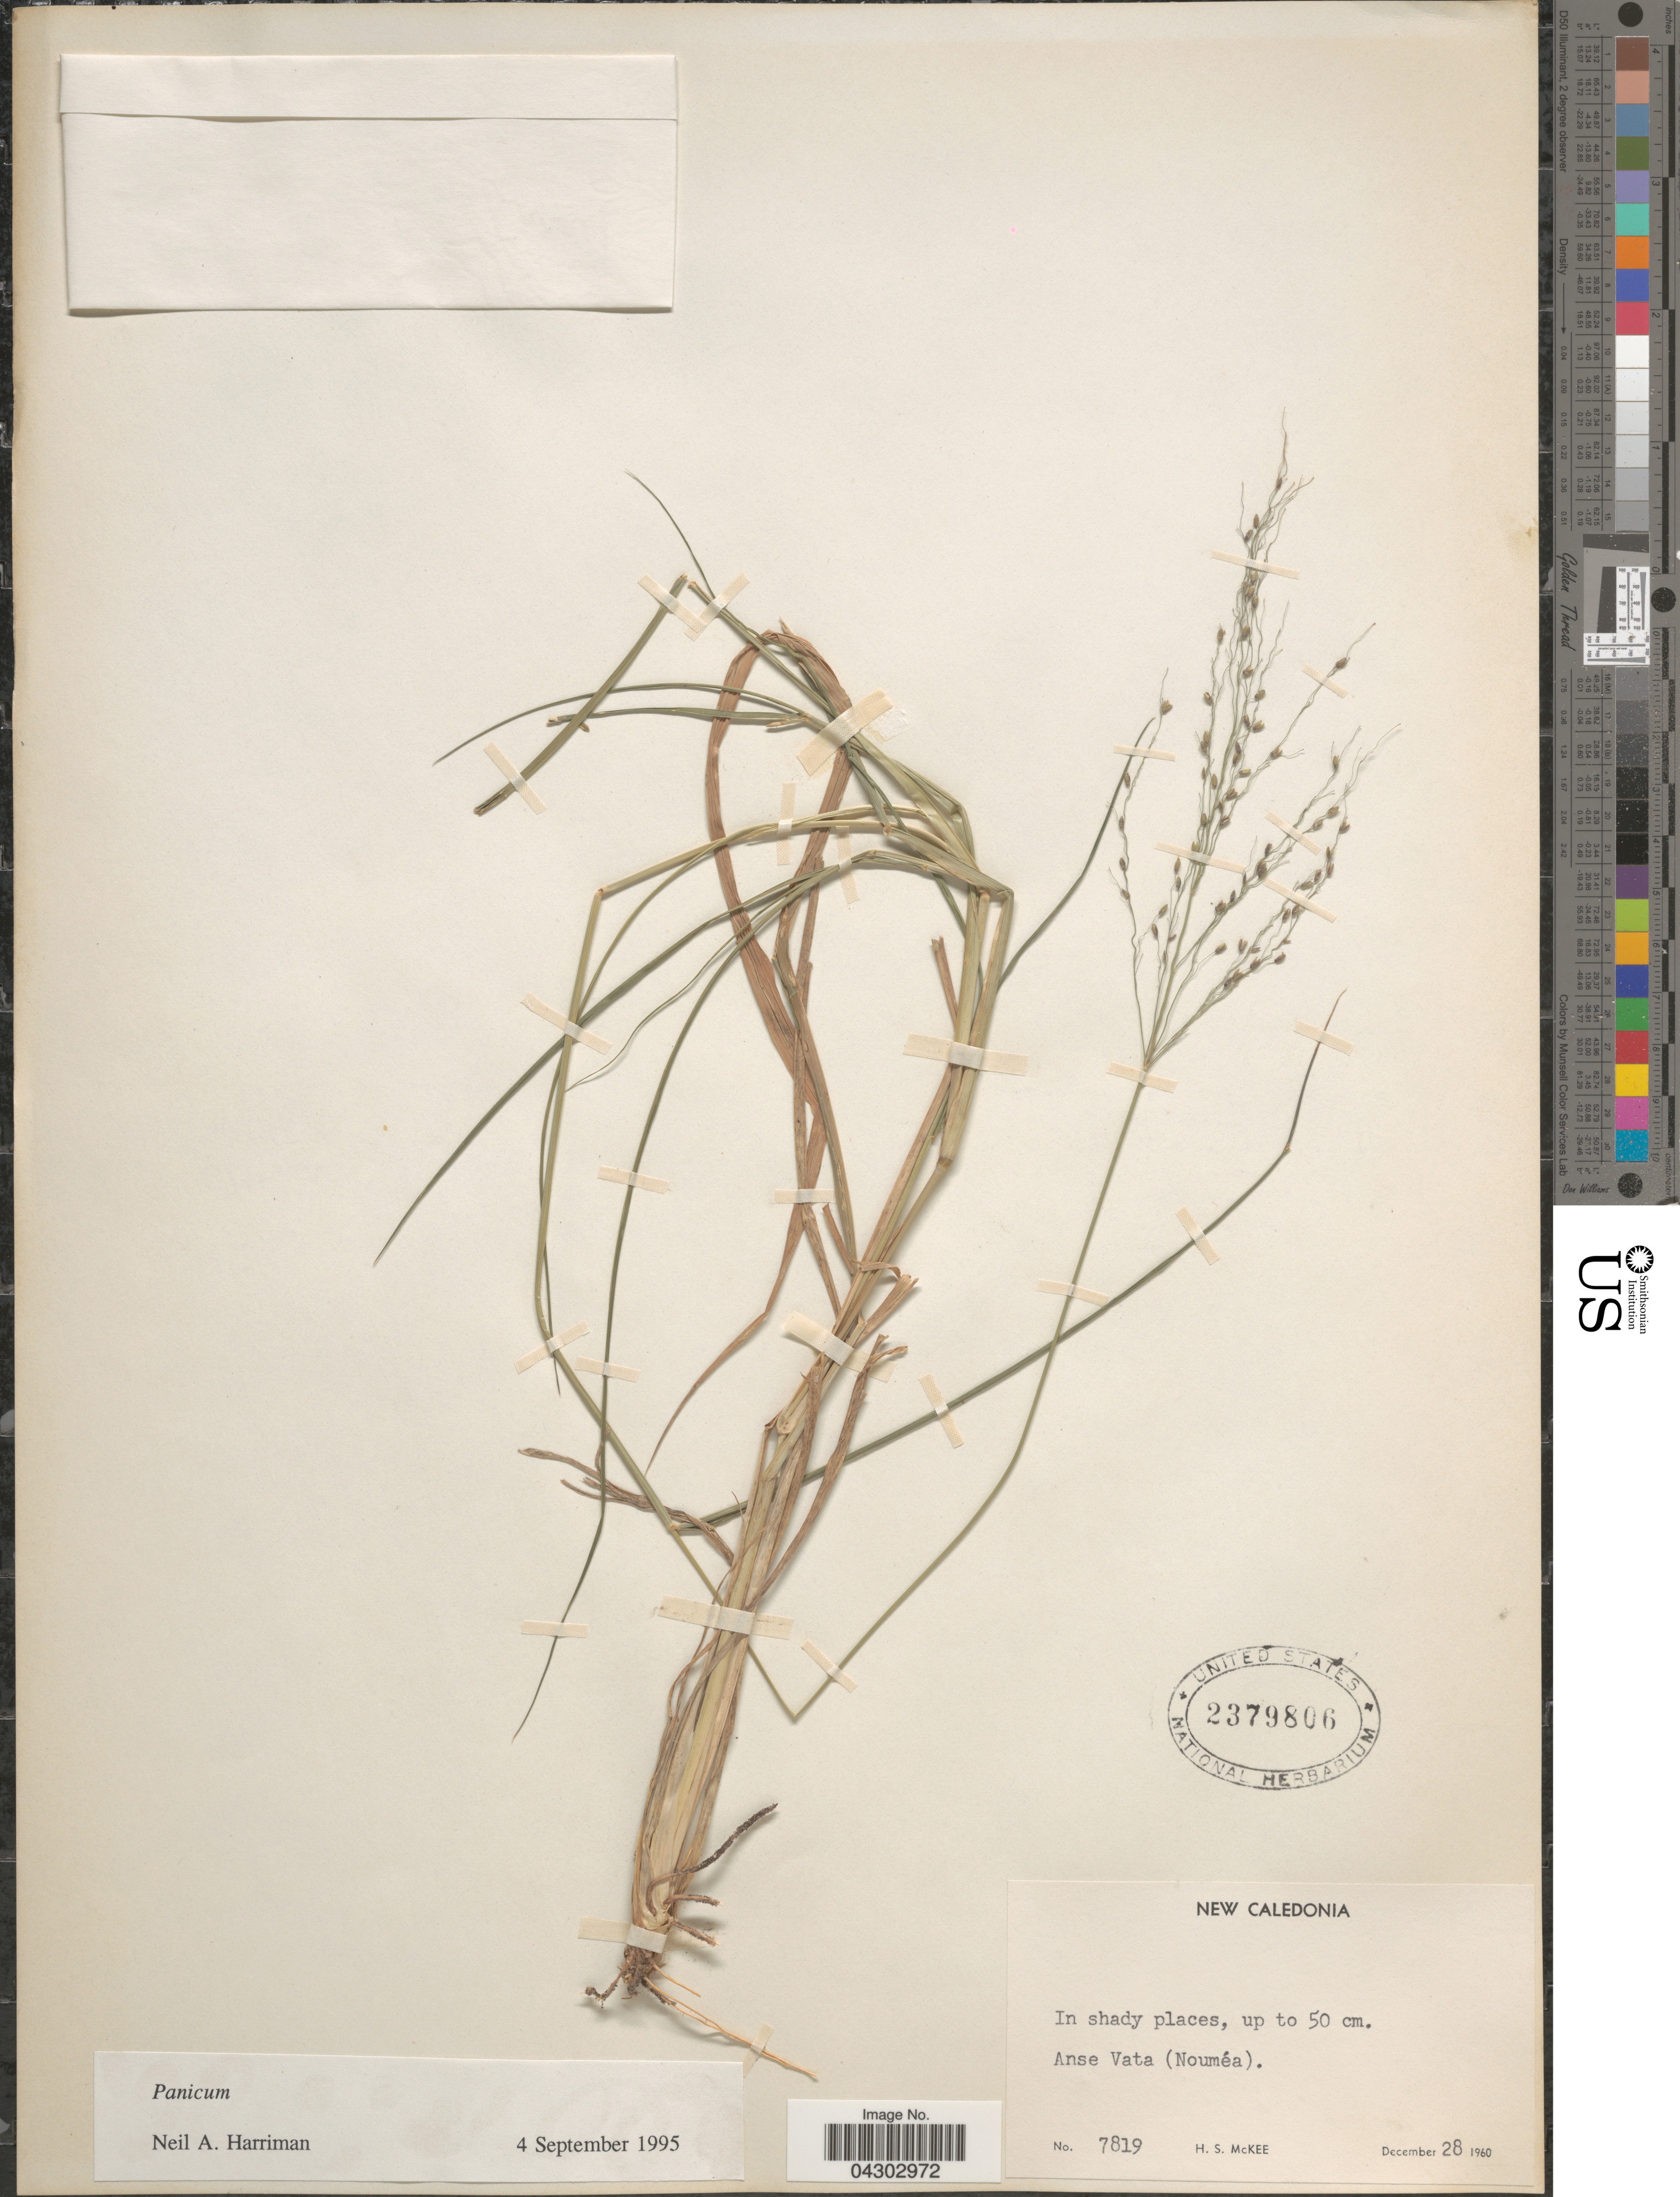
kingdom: Plantae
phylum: Tracheophyta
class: Liliopsida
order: Poales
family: Poaceae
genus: Panicum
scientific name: Panicum sp.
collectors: H. S. McKee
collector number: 7819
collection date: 1960-12-28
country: New Caledonia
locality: Anse Vata (Nouméa).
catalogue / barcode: US 2379806